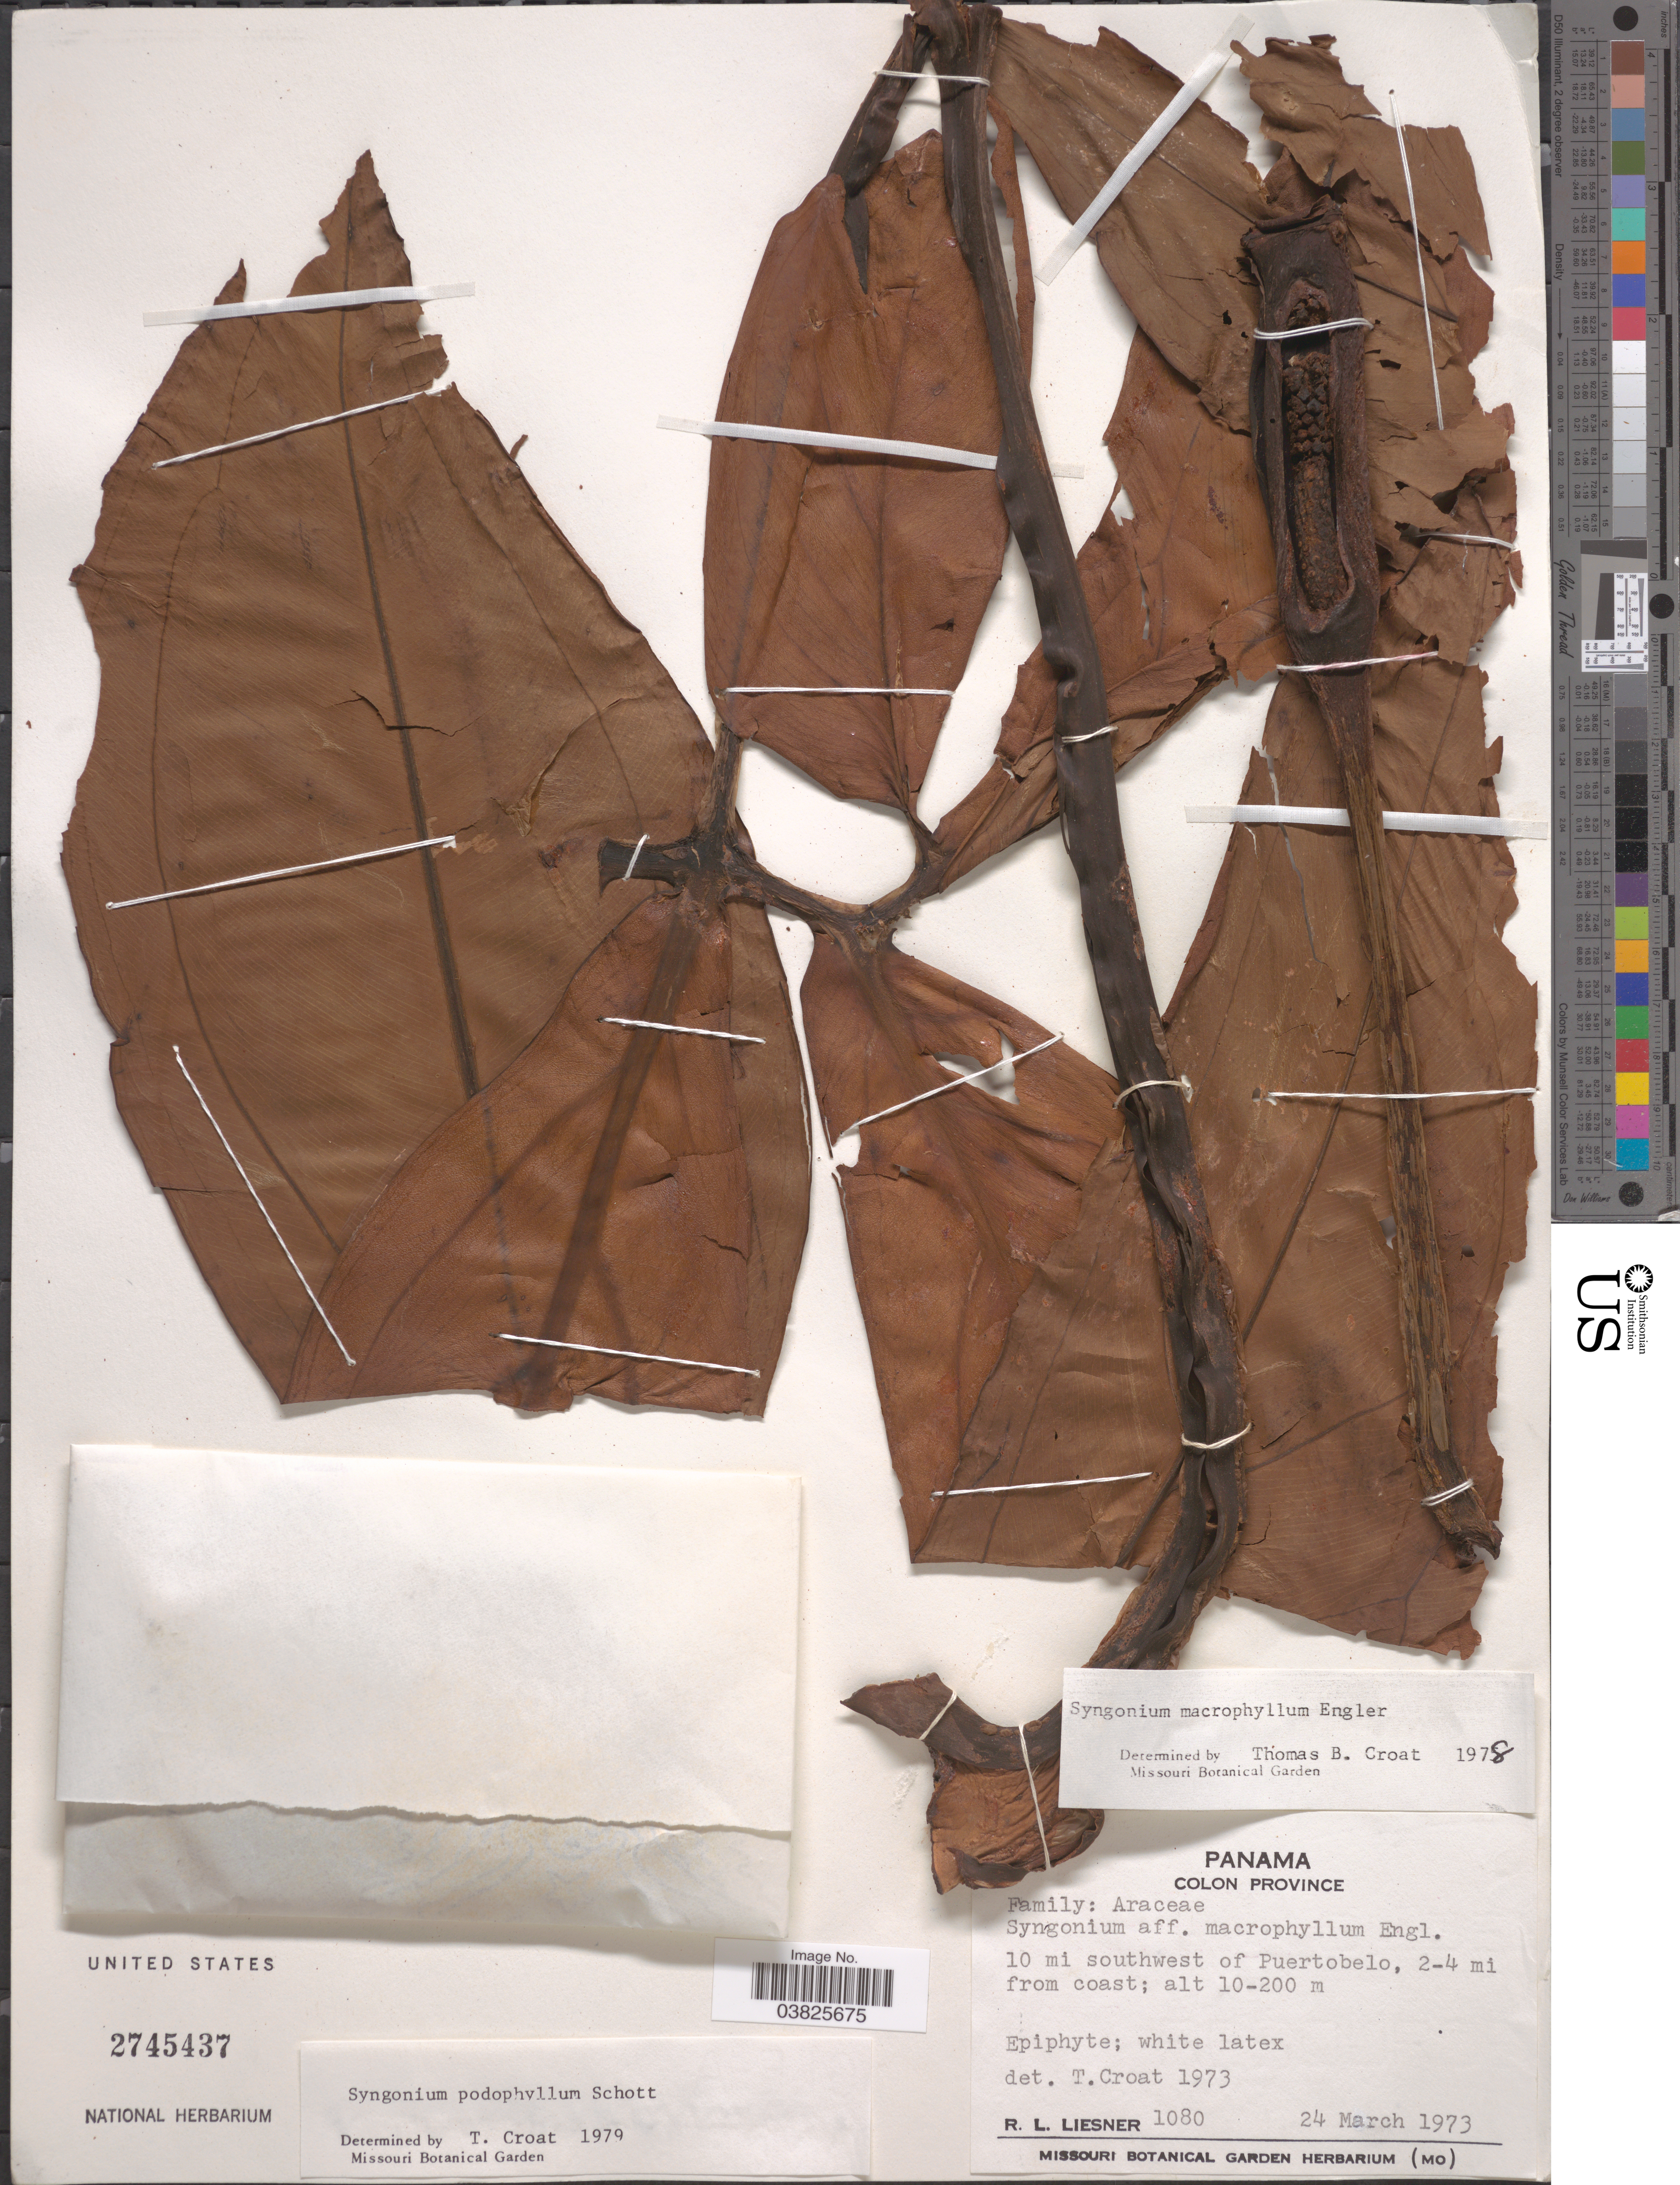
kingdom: Plantae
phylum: Tracheophyta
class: Liliopsida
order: Alismatales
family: Araceae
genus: Syngonium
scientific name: Syngonium podophyllum 'Lemon-Lime'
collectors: R. L. Liesner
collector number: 1080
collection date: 1973-03-24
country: Panama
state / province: Colón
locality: Colon Province. 10 mi southwest of Puertobelo, 2-4 mi from coast.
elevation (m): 10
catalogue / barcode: US 2745437